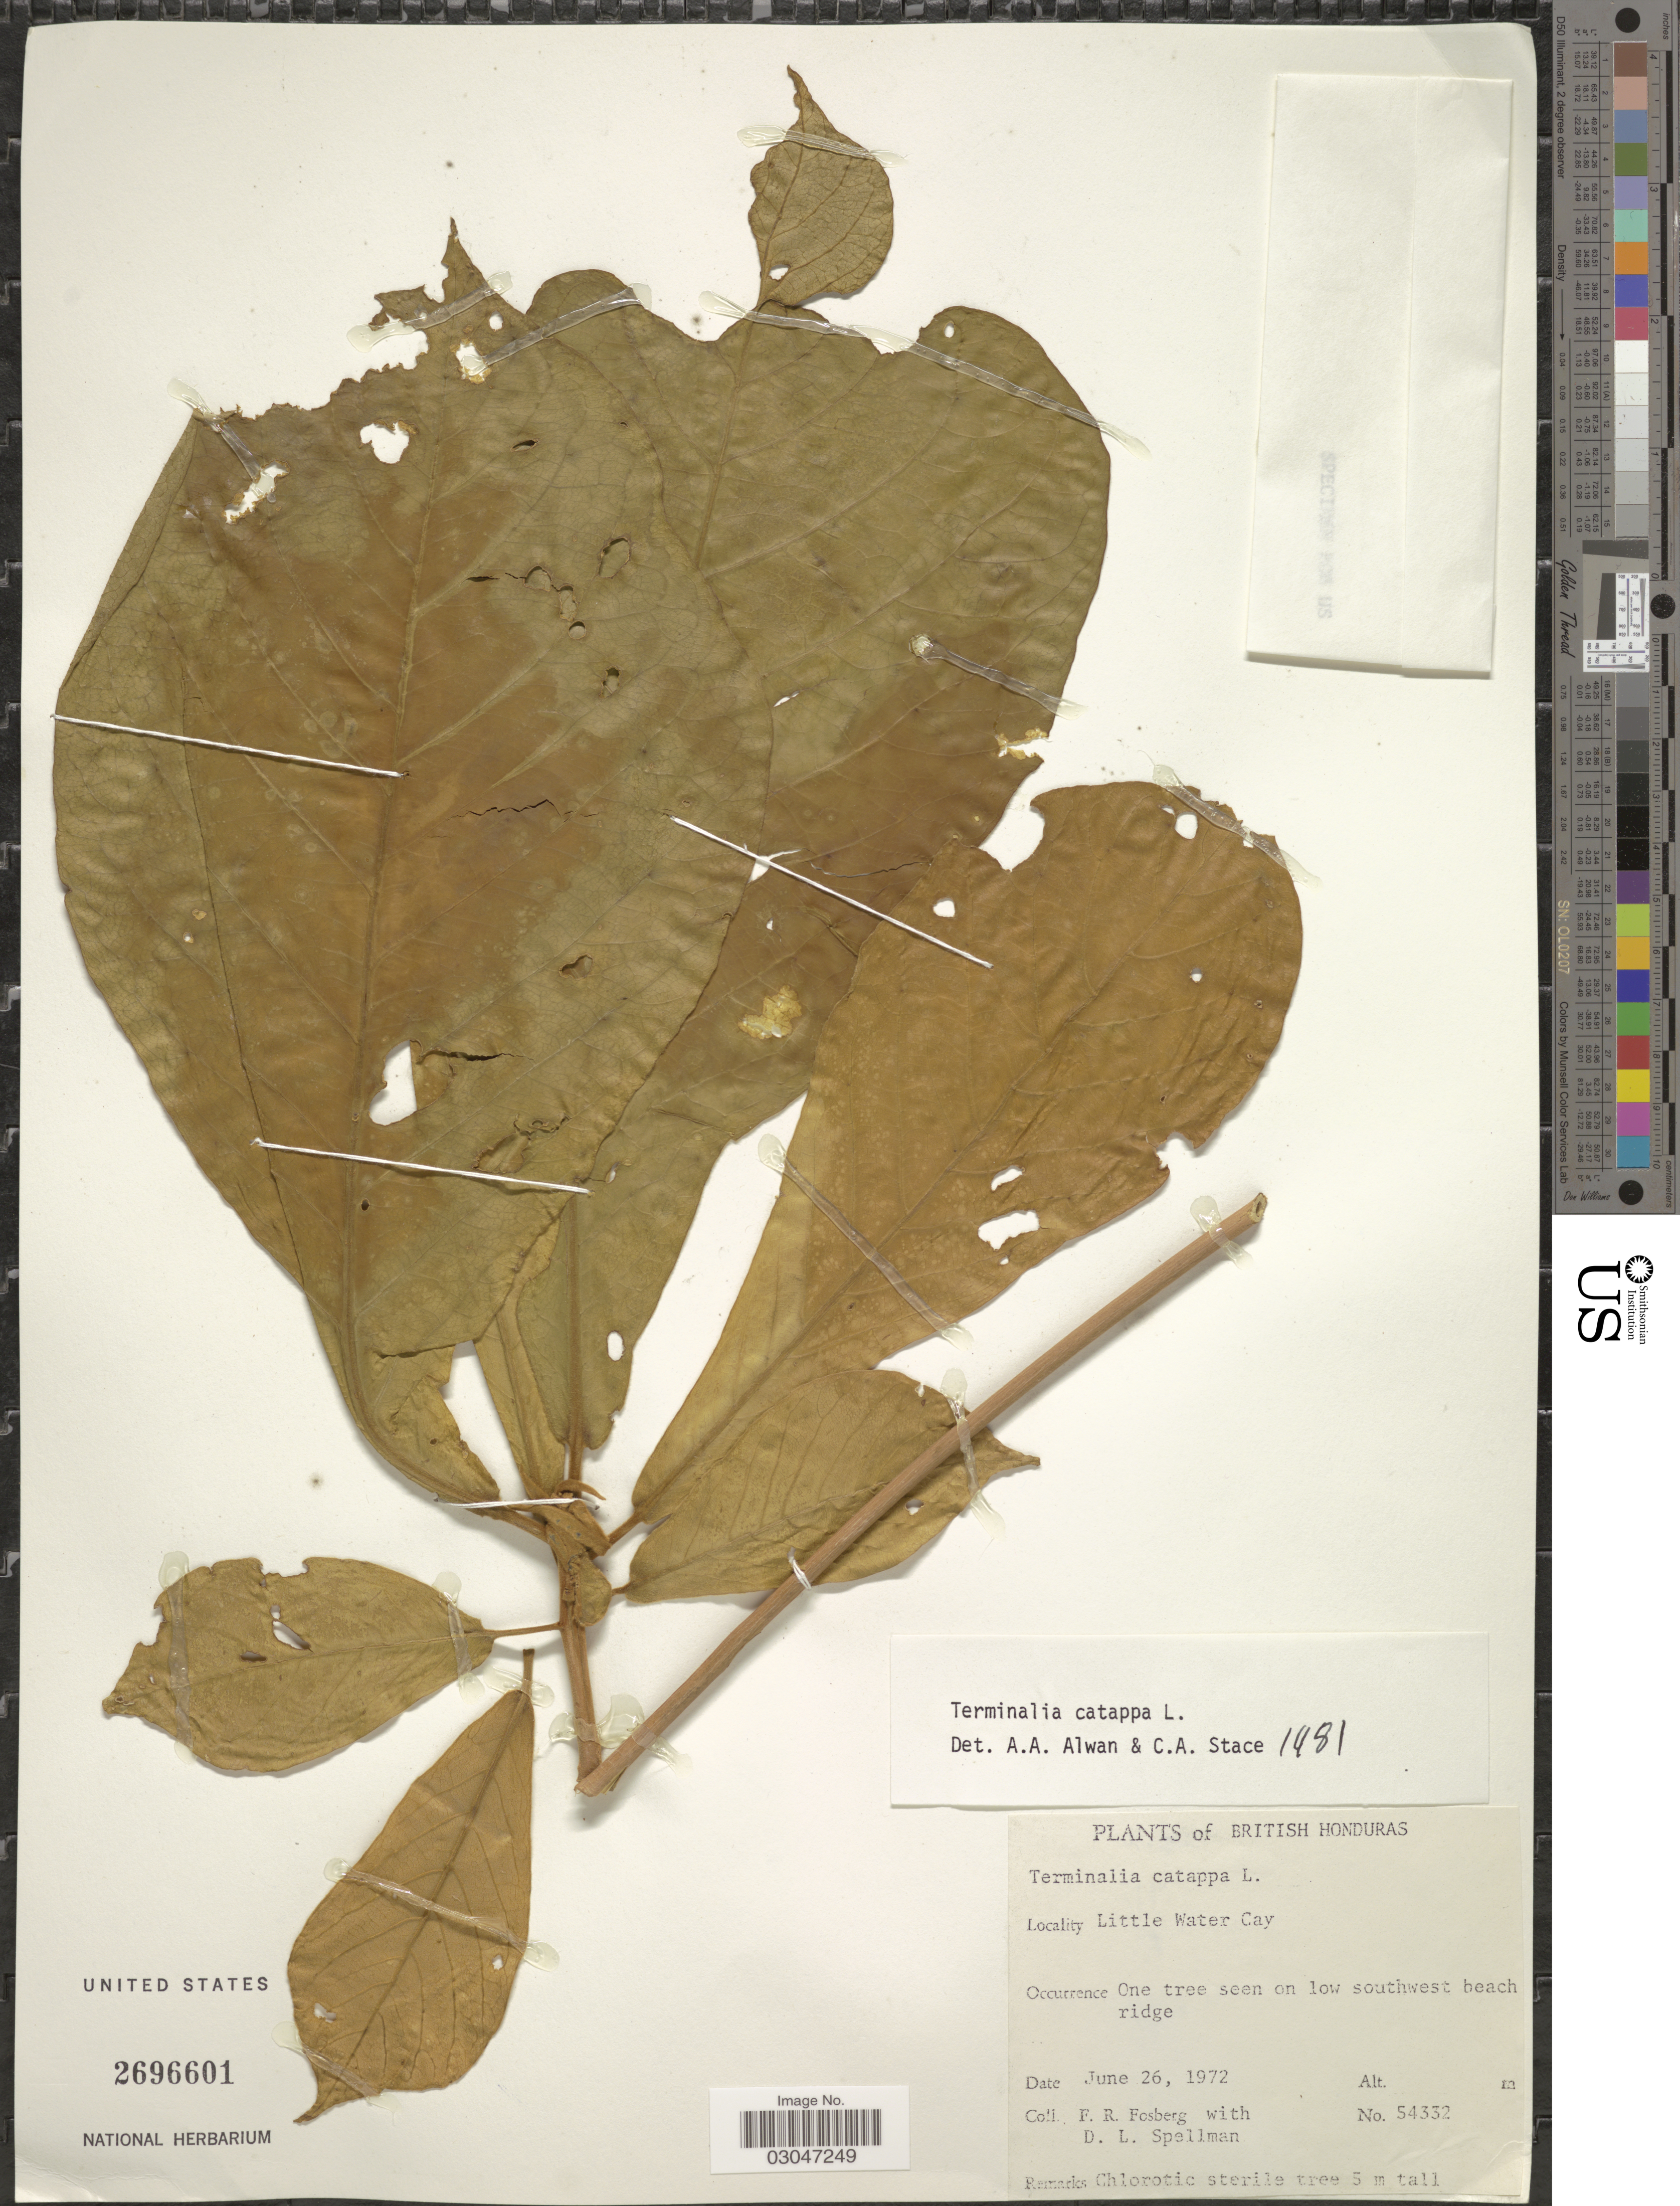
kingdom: Plantae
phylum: Tracheophyta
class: Magnoliopsida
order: Myrtales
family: Combretaceae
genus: Terminalia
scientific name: Terminalia catappa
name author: L.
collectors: F. R. Fosberg & D. L. Spellman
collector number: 54332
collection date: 1972-06-26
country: Belize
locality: British Honduras. Little Water Cay.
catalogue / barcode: US 2696601